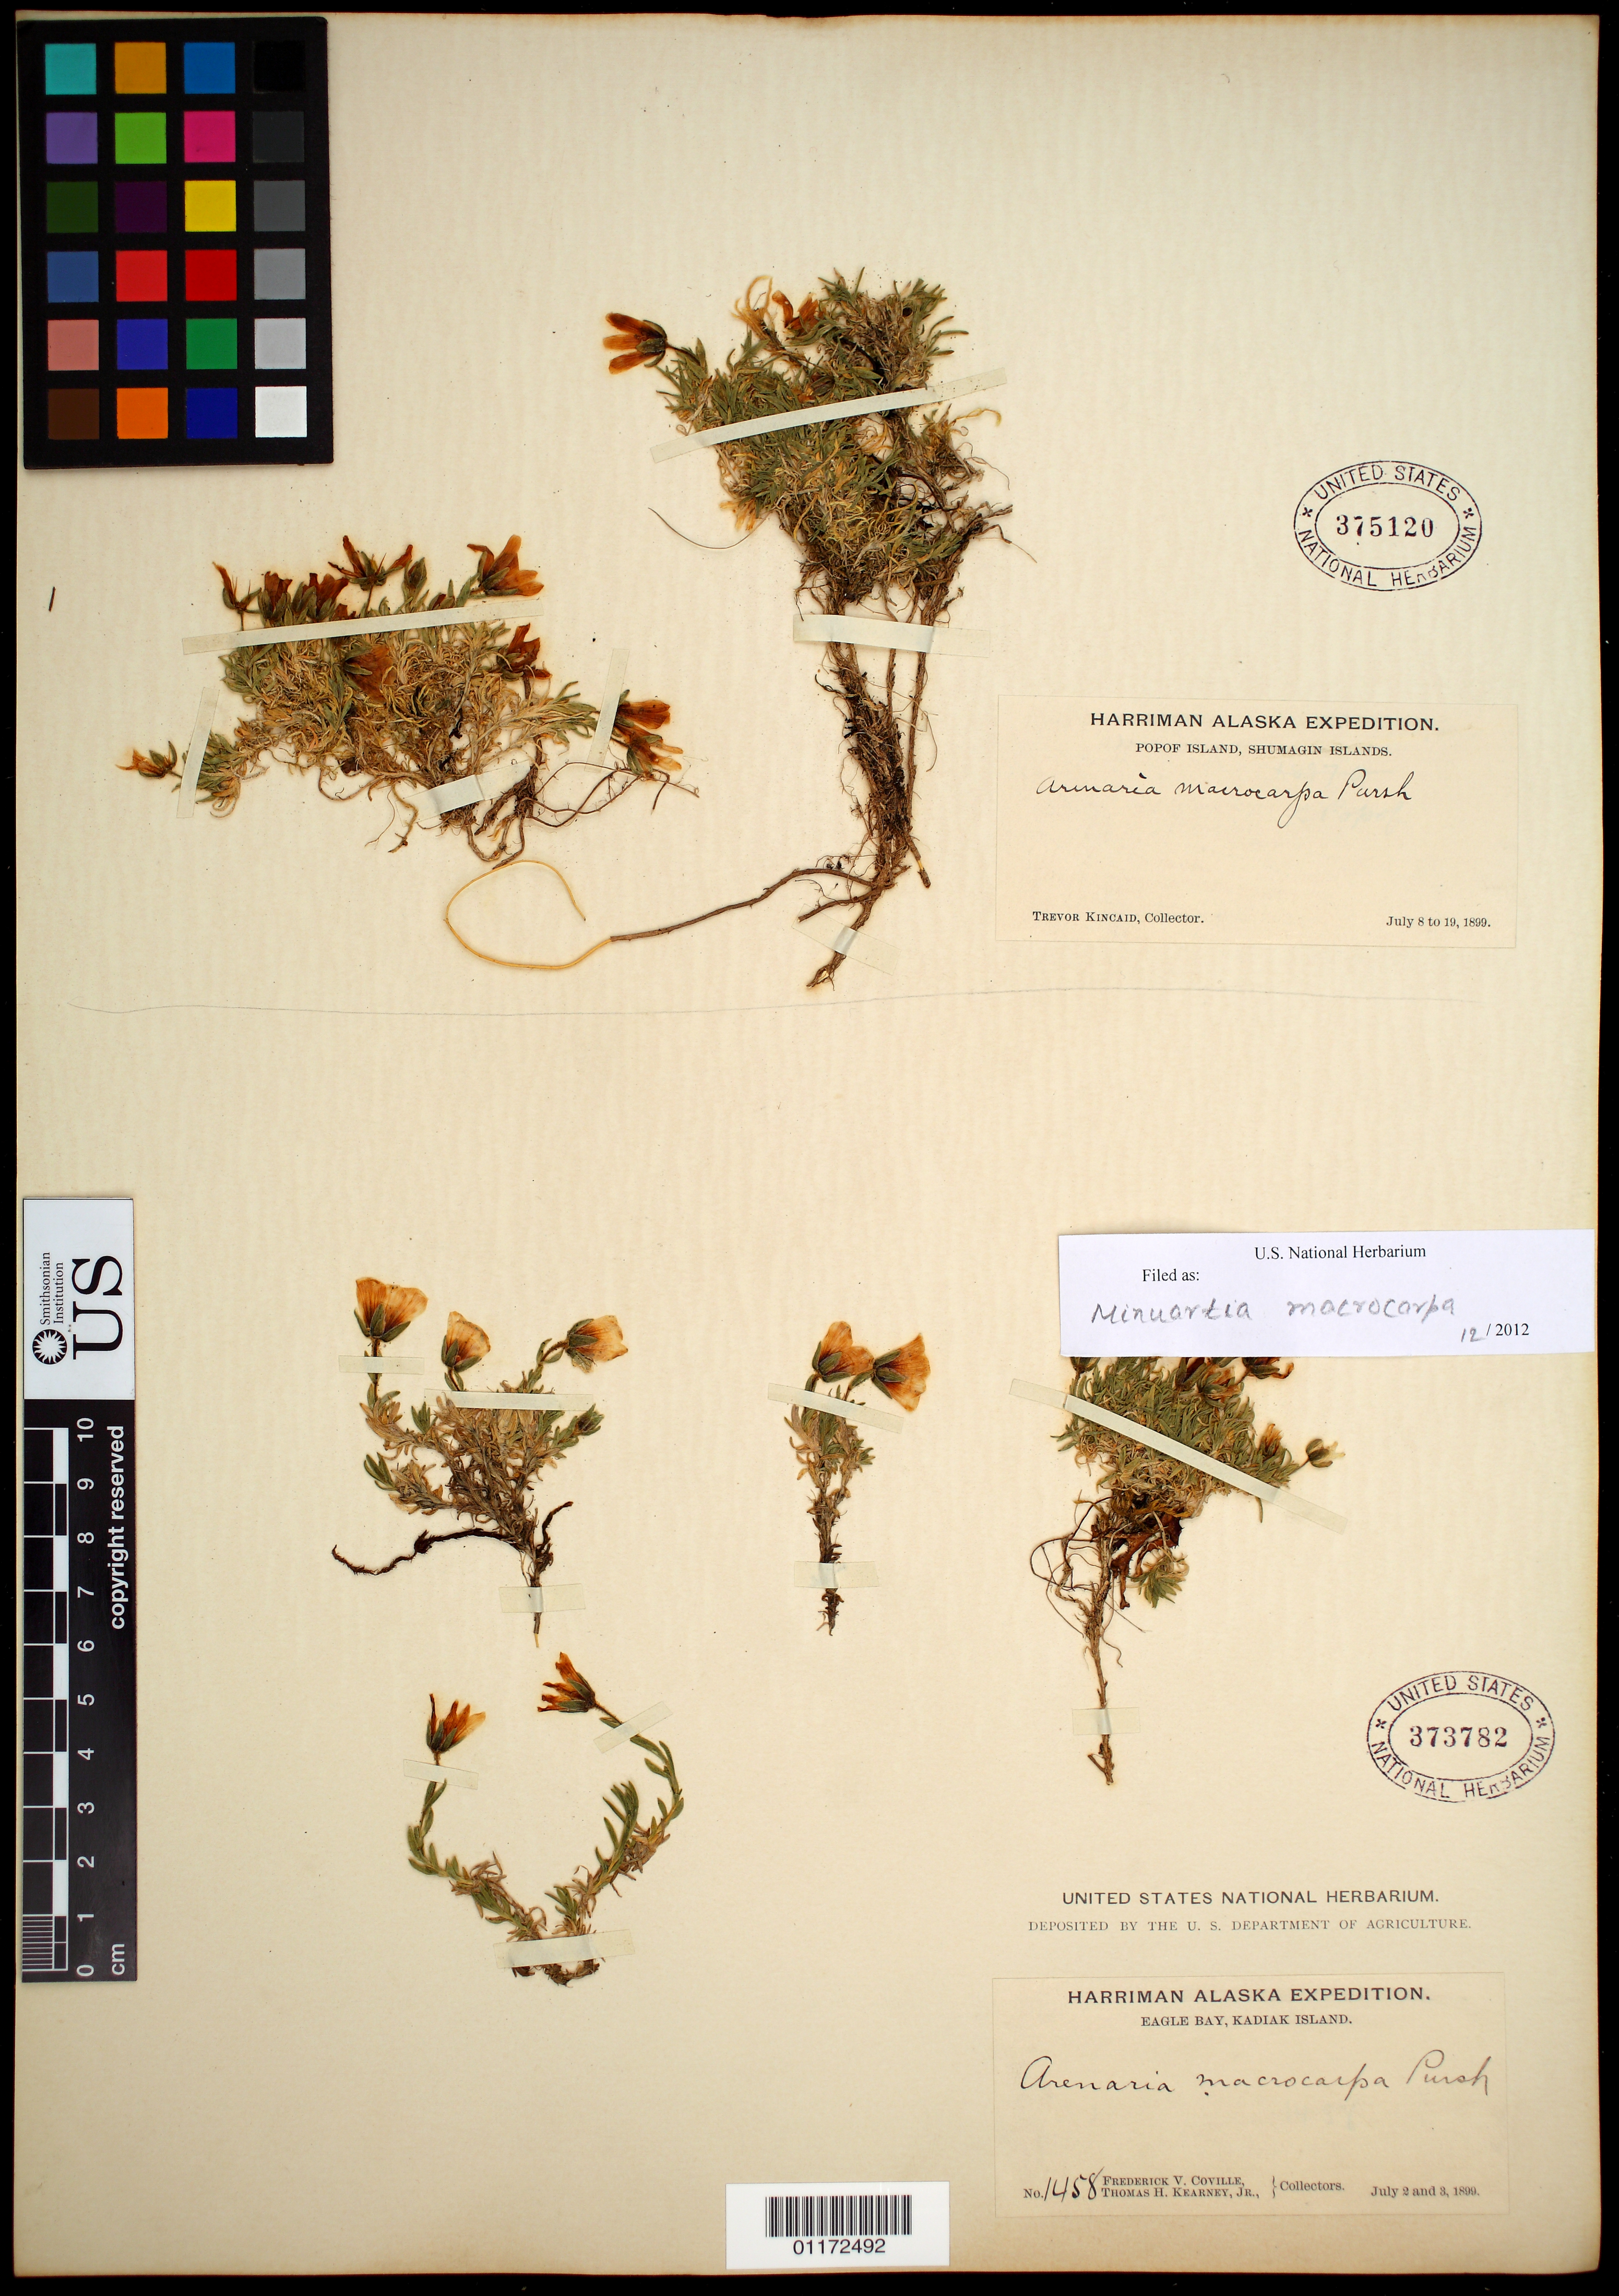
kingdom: Plantae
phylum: Tracheophyta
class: Magnoliopsida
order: Caryophyllales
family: Caryophyllaceae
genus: Pseudocherleria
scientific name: Pseudocherleria macrocarpa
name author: (Pursh) Dillenb. & Kadereit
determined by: U.S. National Herbarium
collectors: F. V. Coville & T. H. Kearney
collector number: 1458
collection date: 1899-07-02,1899-07-03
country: United States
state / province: Alaska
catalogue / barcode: US 373782